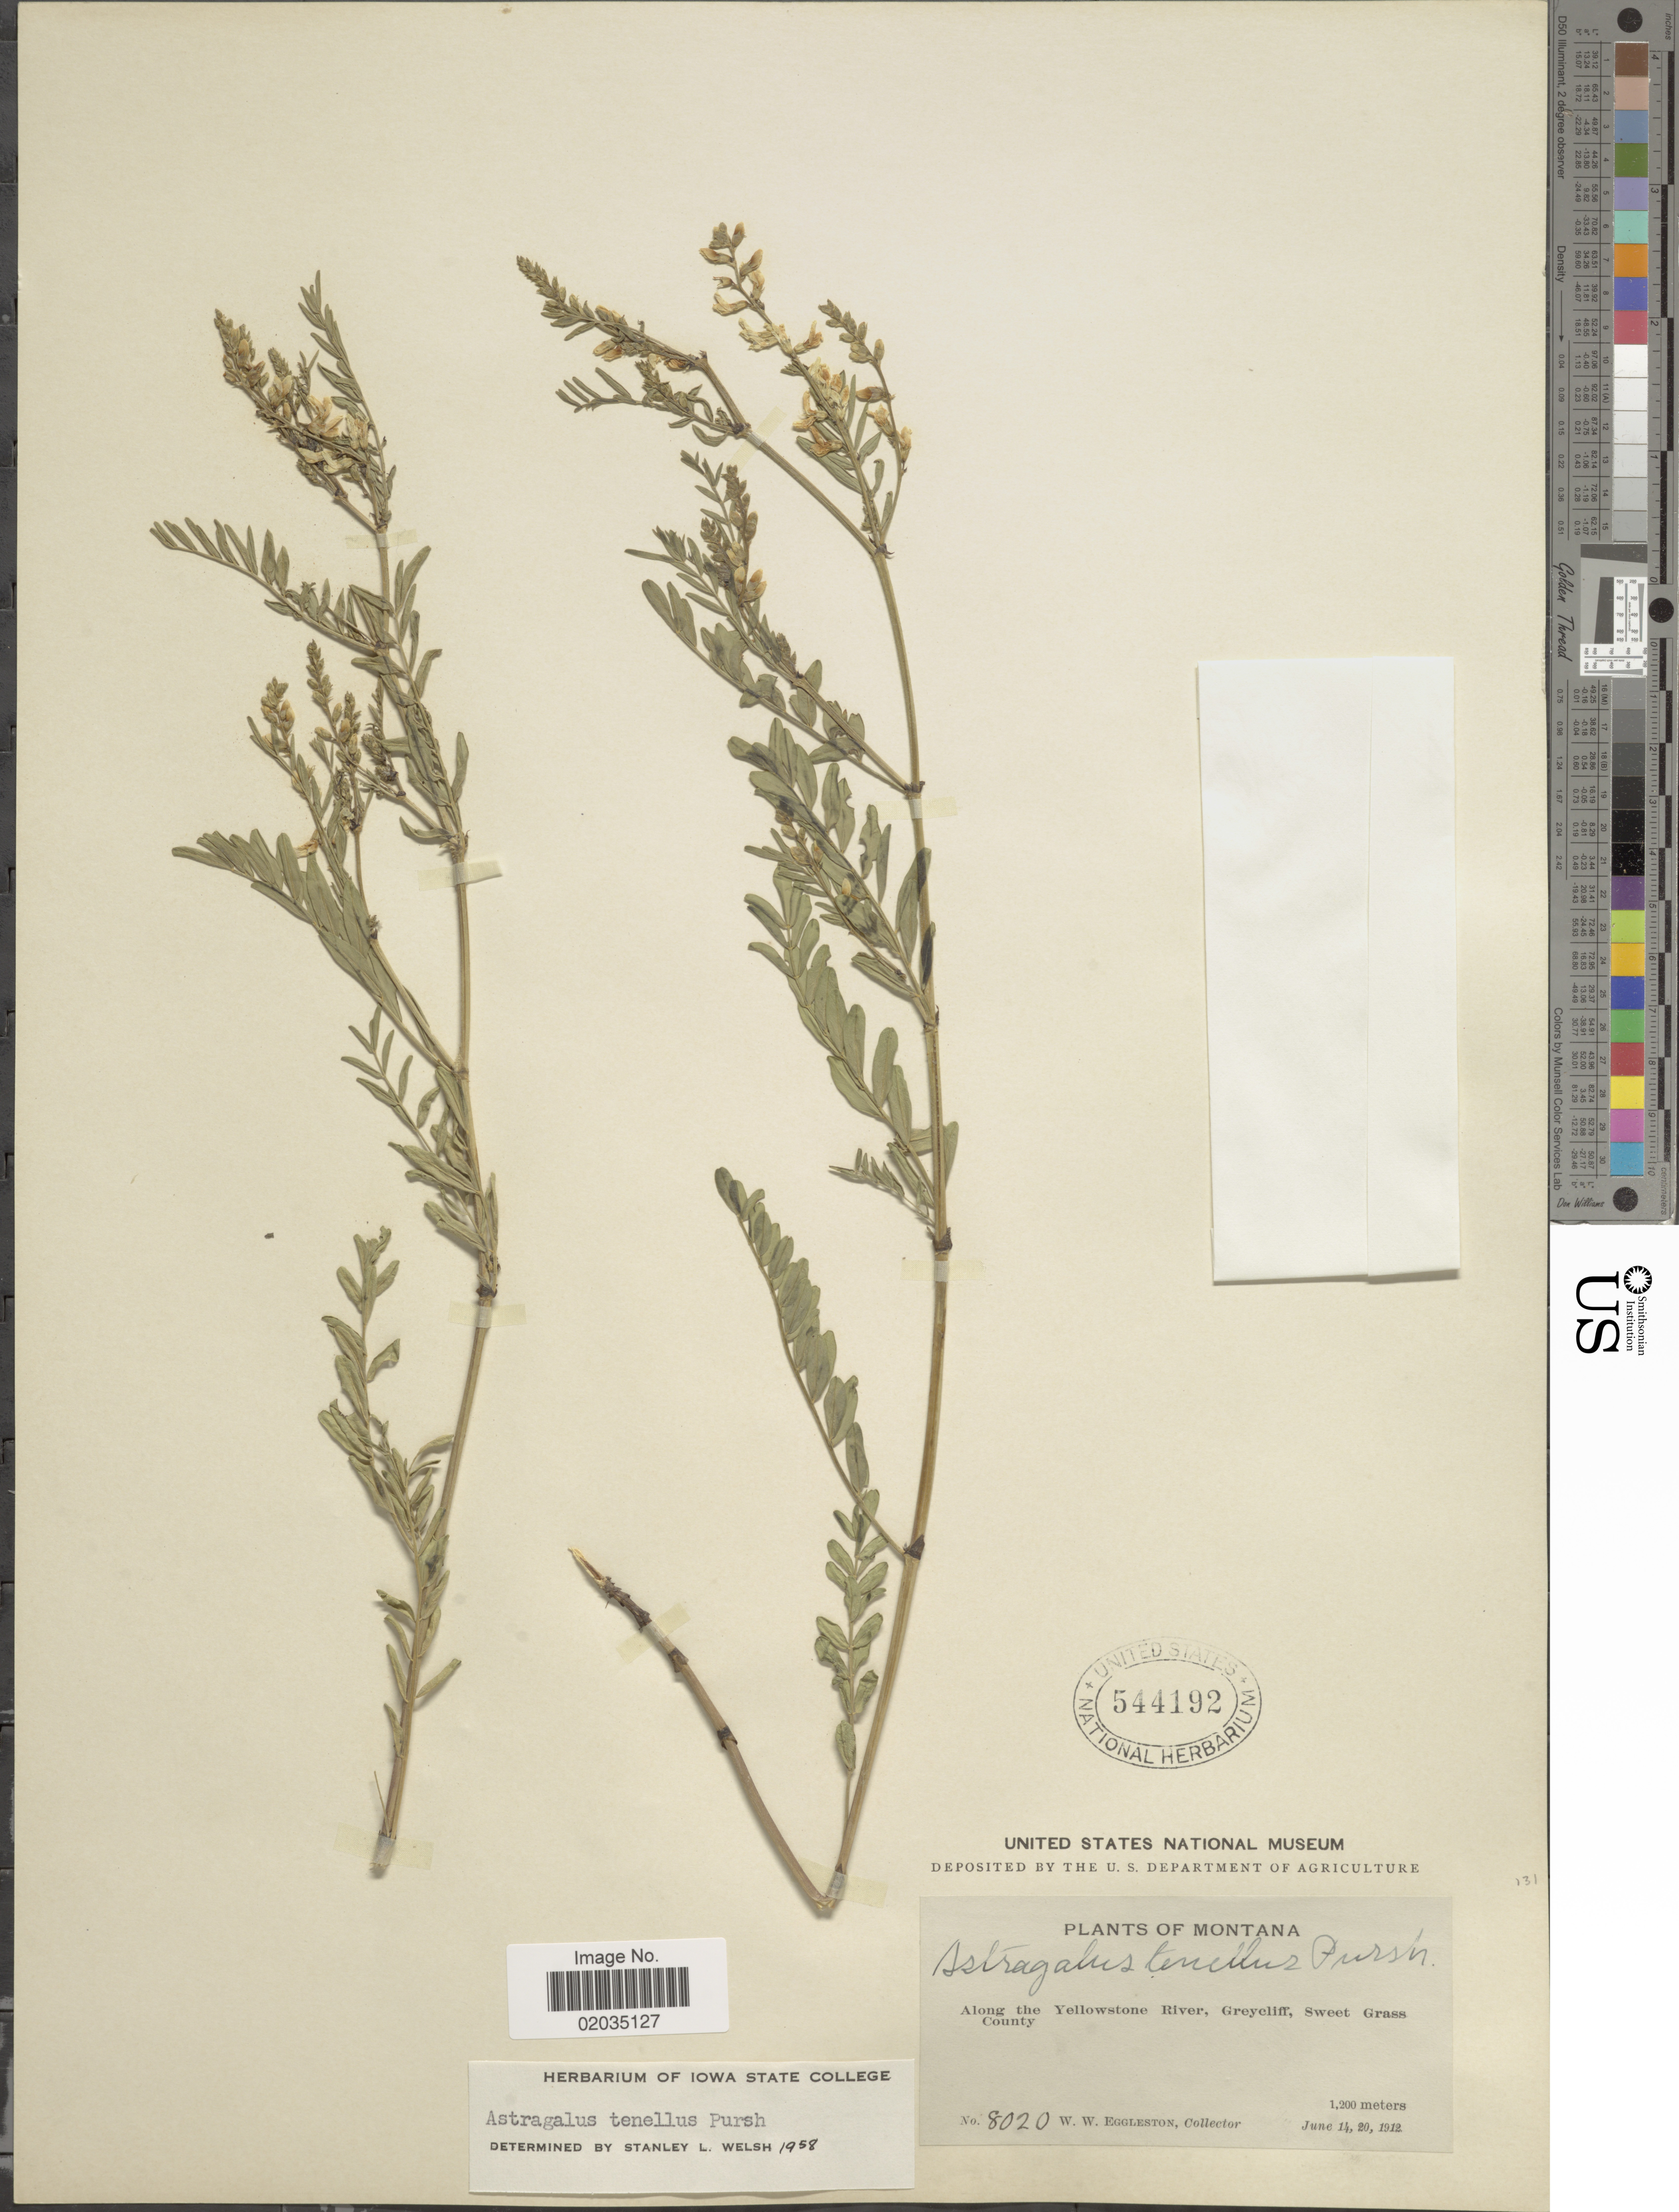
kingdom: Plantae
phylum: Tracheophyta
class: Magnoliopsida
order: Fabales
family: Fabaceae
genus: Astragalus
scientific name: Astragalus tenellus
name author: Pursh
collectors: W. W. Eggleston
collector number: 8020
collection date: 1912-06-14/1912-06-20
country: United States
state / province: Montana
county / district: Sweet Grass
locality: Along the Yellowstone River, Greycliff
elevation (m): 1200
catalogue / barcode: US 544192